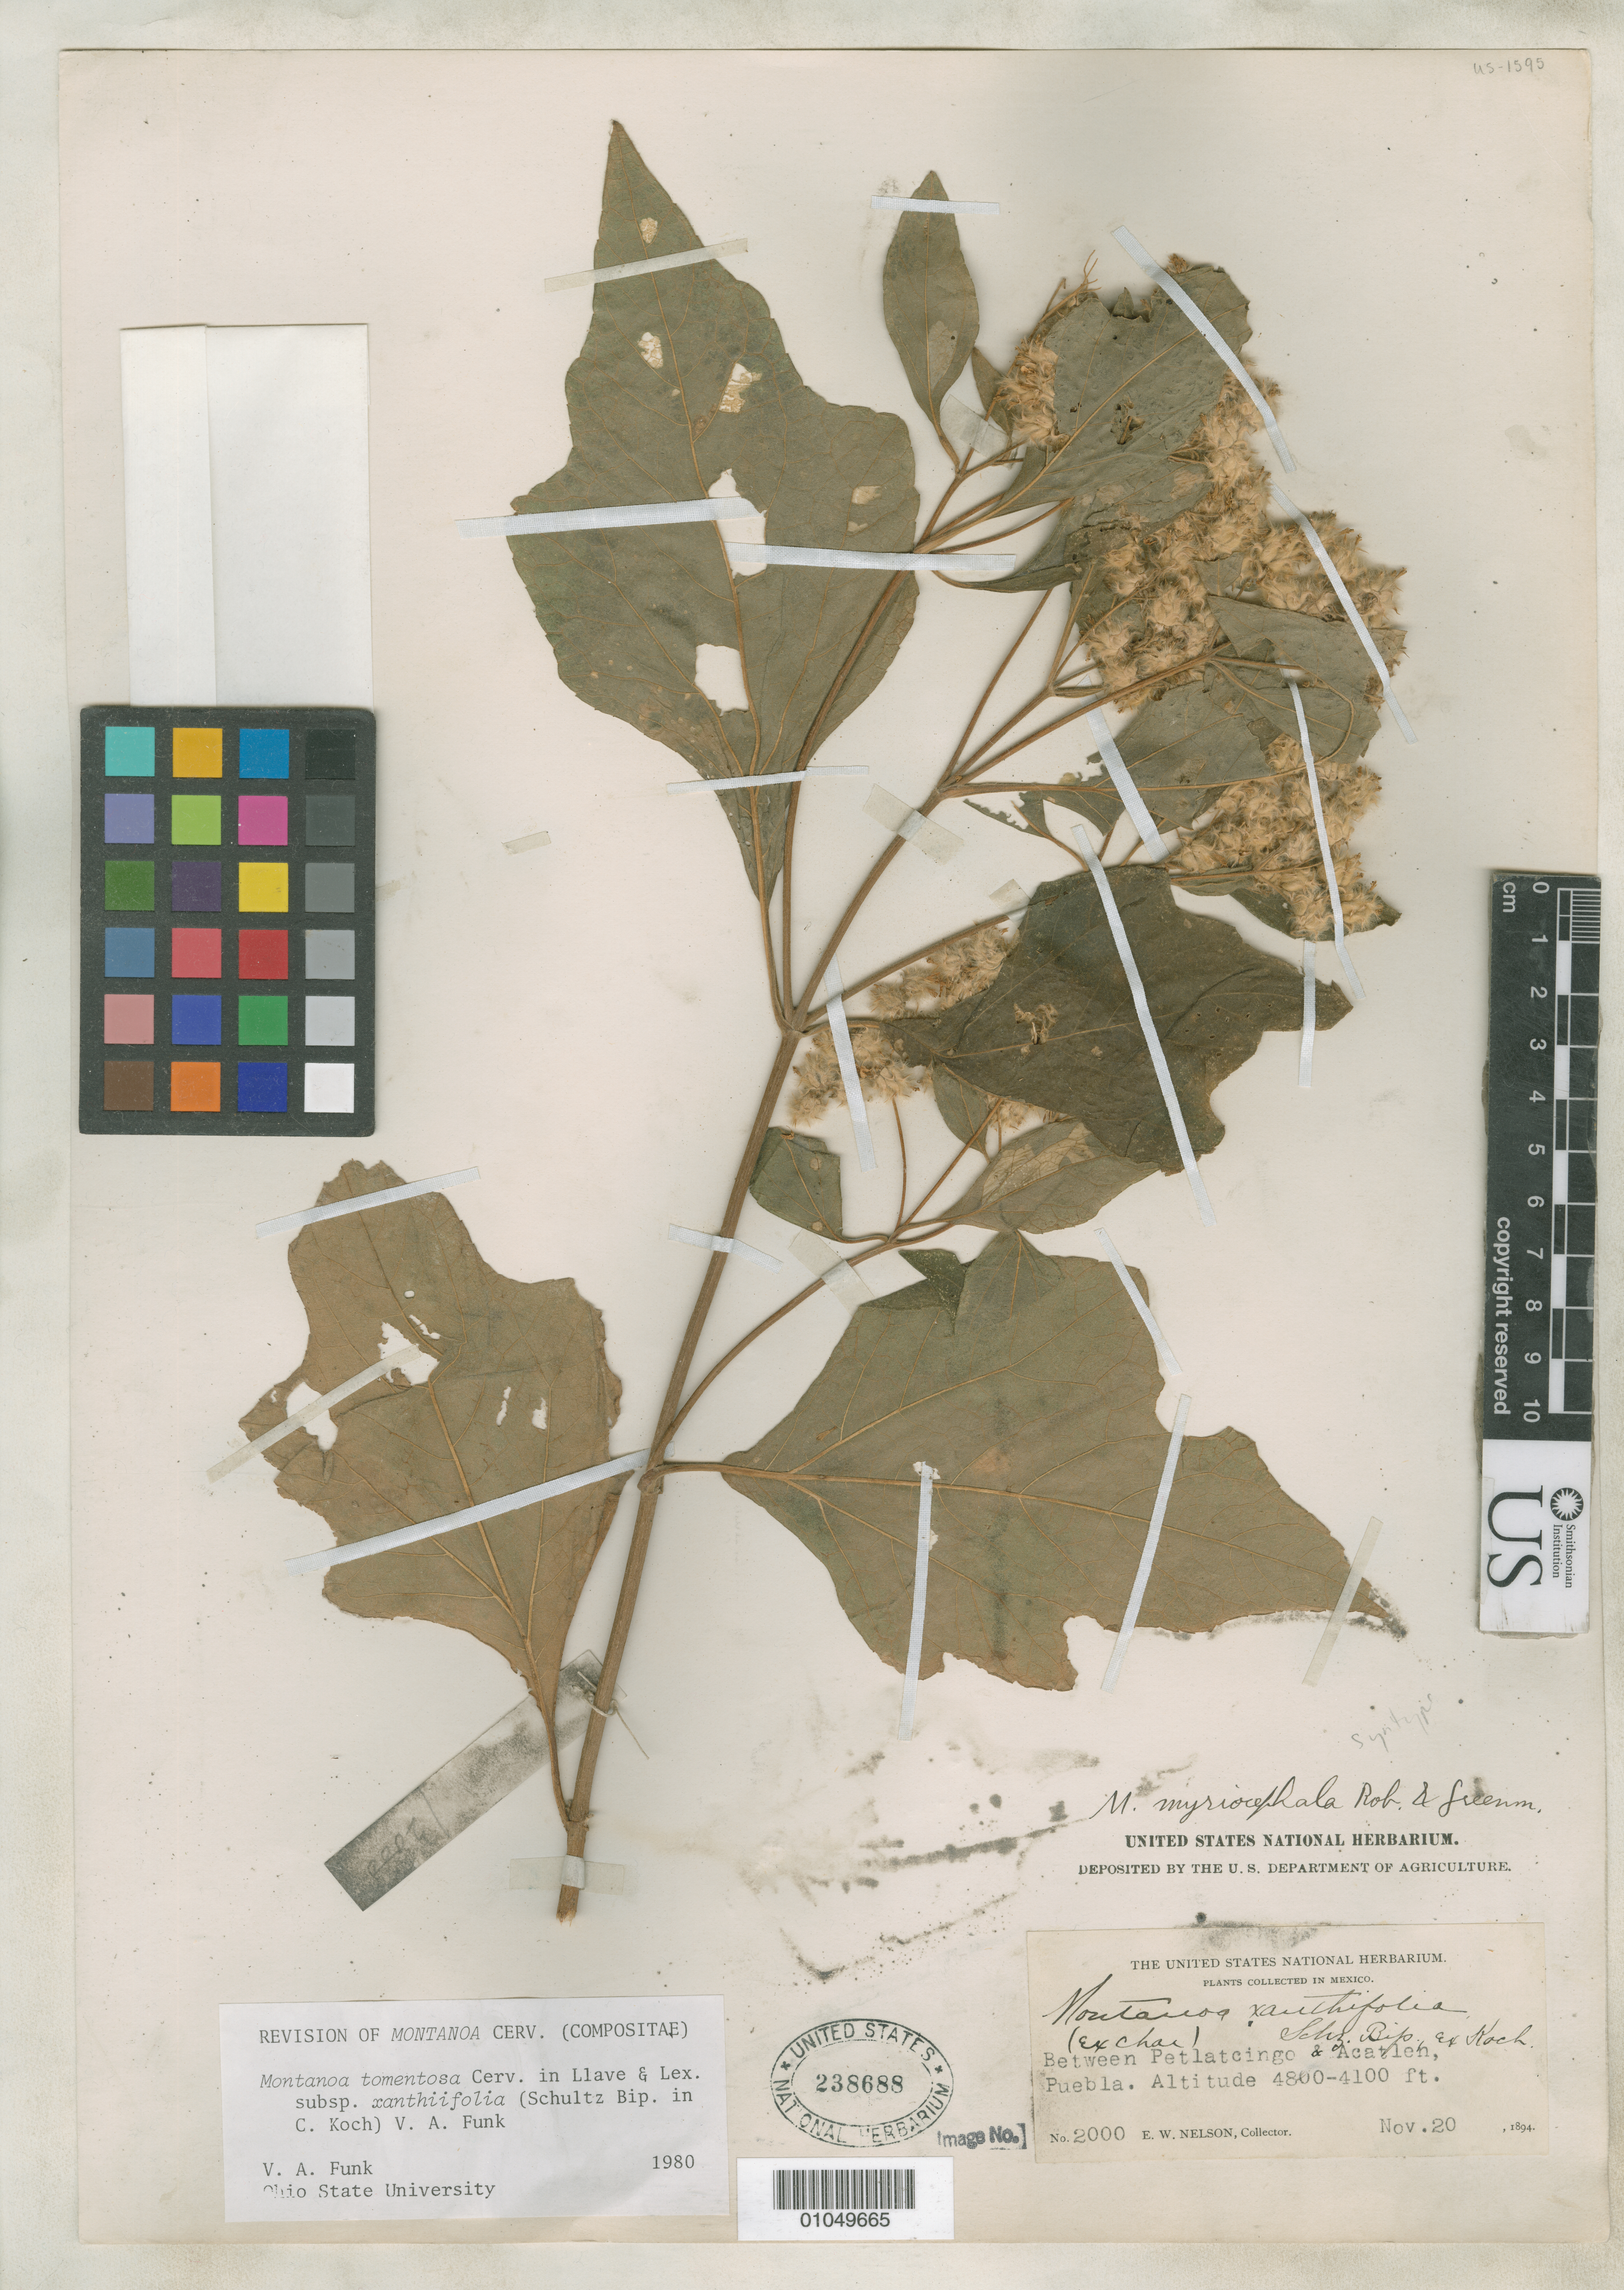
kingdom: Plantae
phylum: Tracheophyta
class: Magnoliopsida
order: Asterales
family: Asteraceae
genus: Montanoa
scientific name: Montanoa myriocephala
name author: B.L. Rob. & Greenm.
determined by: Funk, Vicki A., (BOT), Smithsonian Institution - National Museum of Natural History (UNITED STATES)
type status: Syntype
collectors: E. W. Nelson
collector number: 2000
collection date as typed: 20 Nov 1894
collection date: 1894-11-20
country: Mexico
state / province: Puebla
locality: Between Petlatcingo & Acatlen, Puebla.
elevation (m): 1250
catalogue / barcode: US 238688